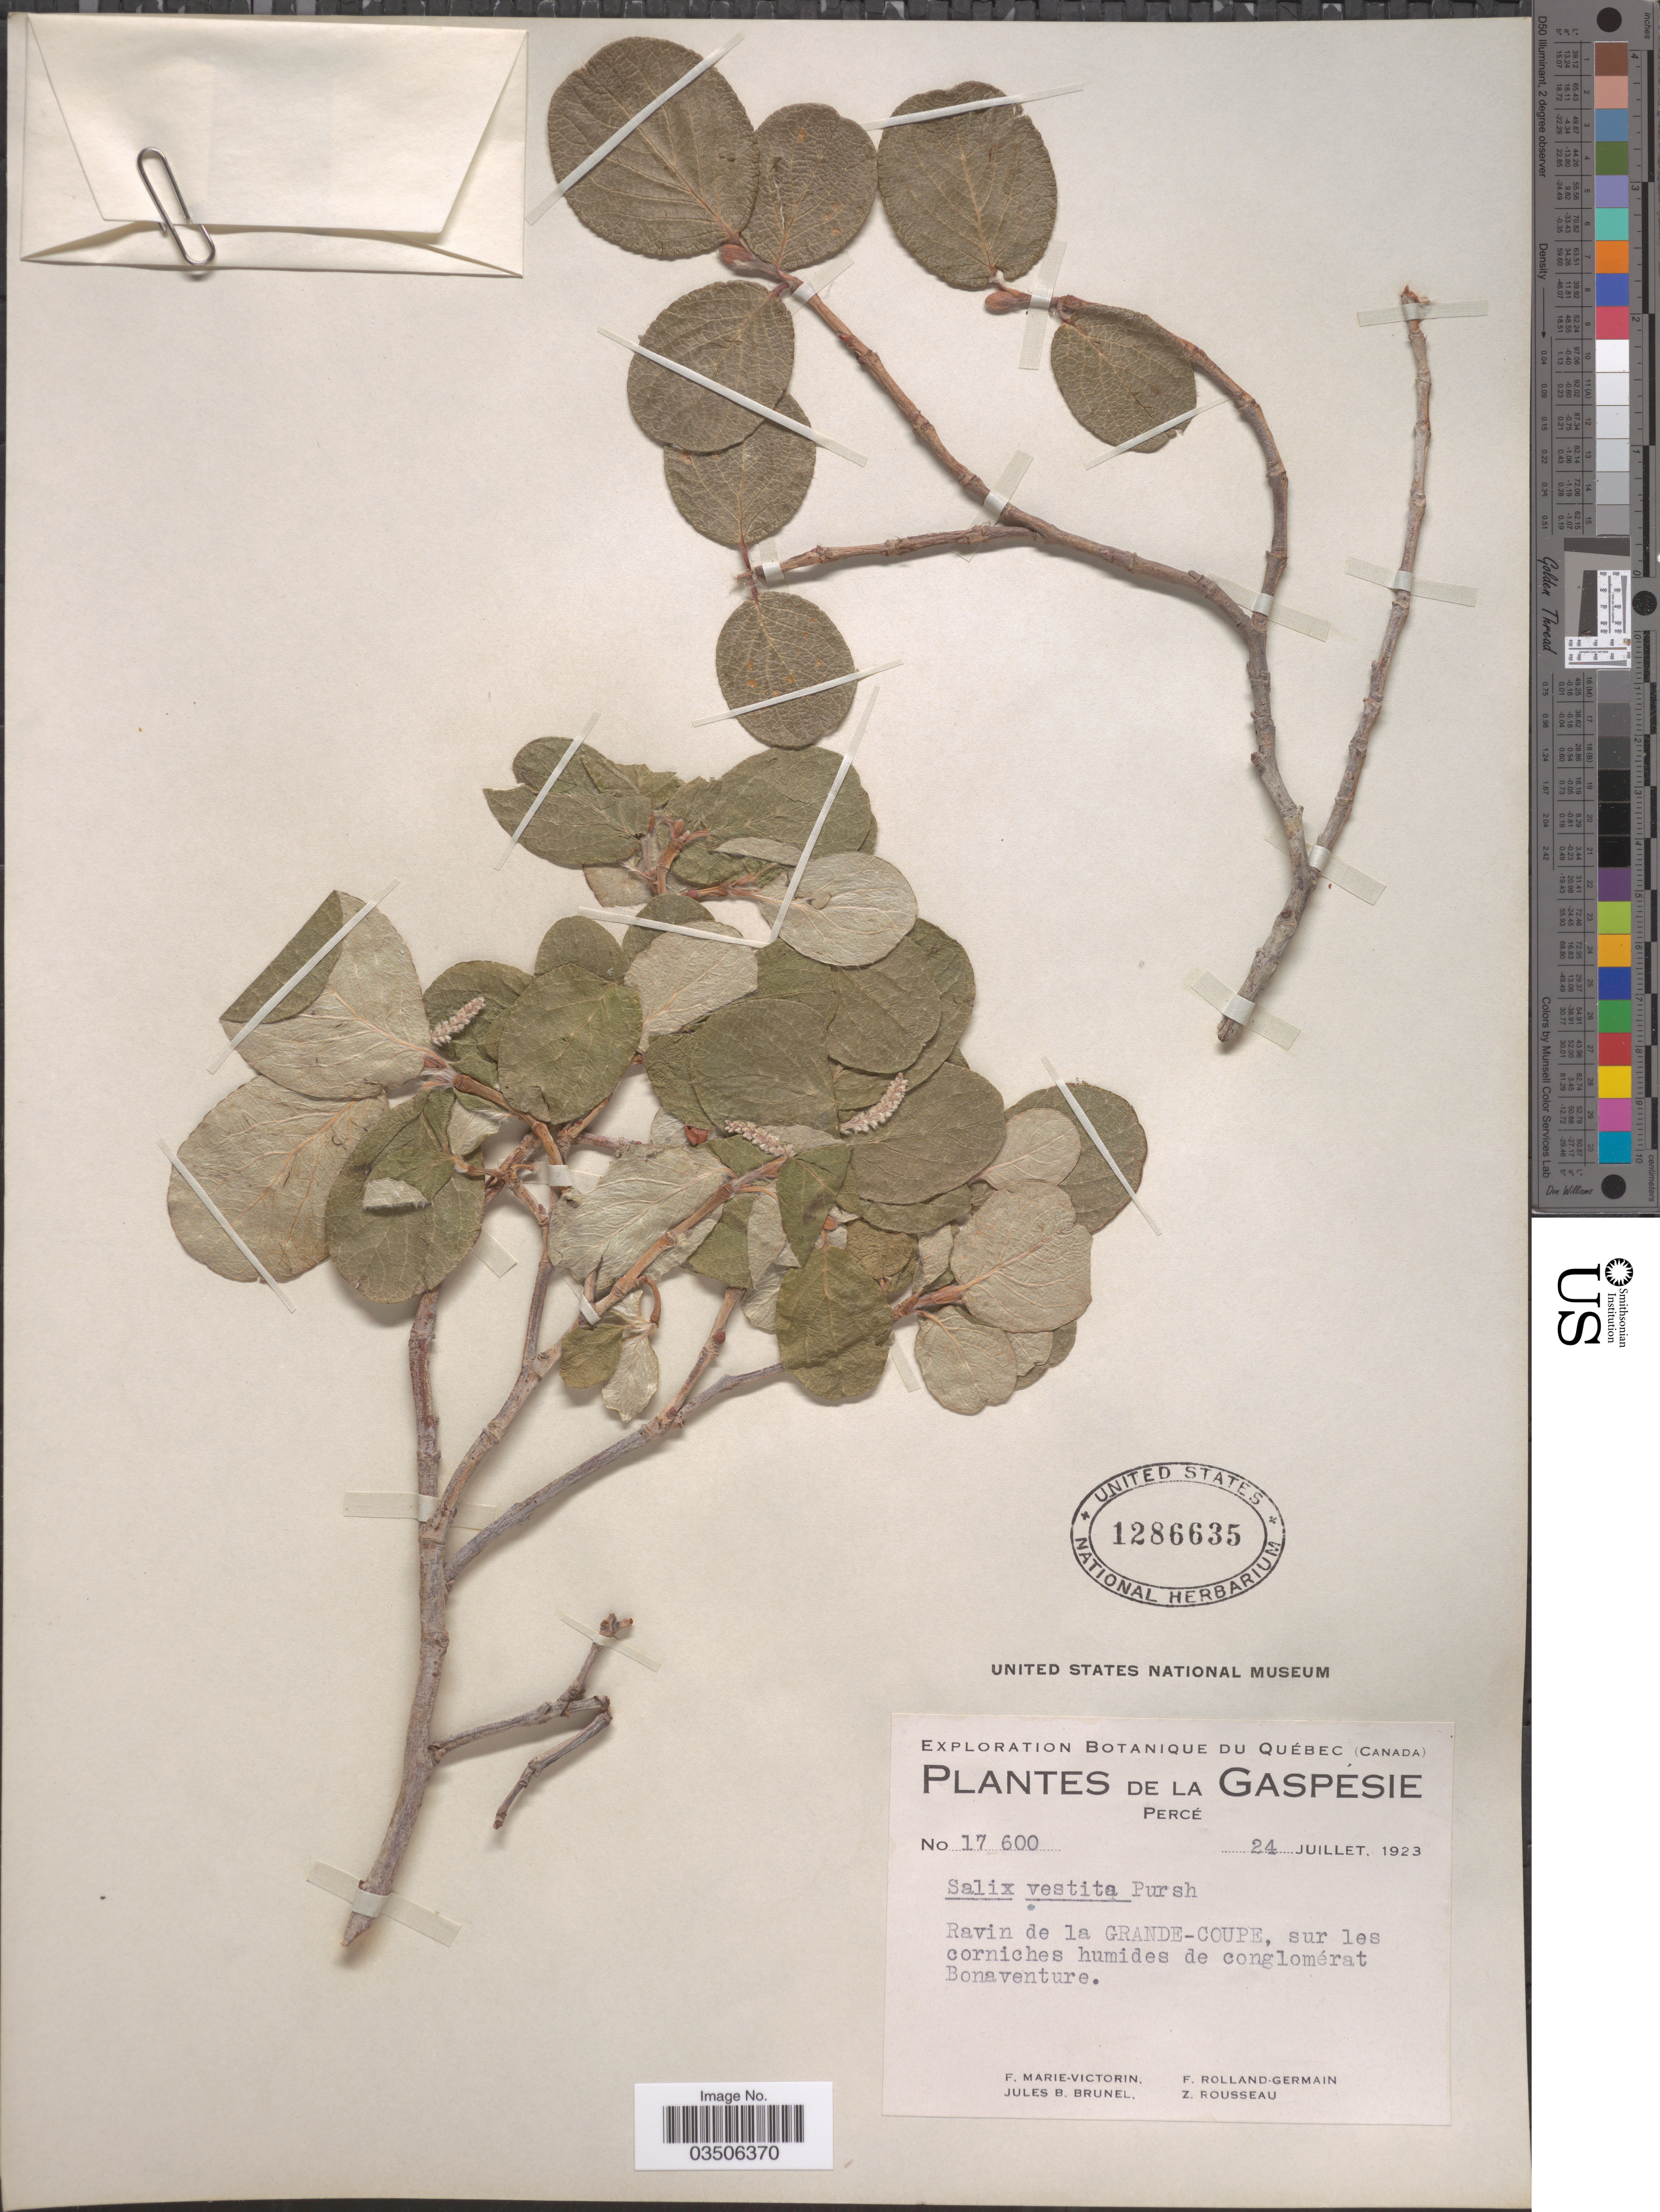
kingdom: Plantae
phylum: Tracheophyta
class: Magnoliopsida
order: Malpighiales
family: Salicaceae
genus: Salix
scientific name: Salix vestita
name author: Pursh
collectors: F. Marie-Victorin, Rolland-Germain, J. Brunel & Z. Rousseau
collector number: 17600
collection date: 1923-07-24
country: Canada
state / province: Quebec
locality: La Gaspesie. Percé. Ravin de la Grande-Coupe, sur les corniches humides de conglomérat Bonaventure.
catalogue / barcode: US 1286635